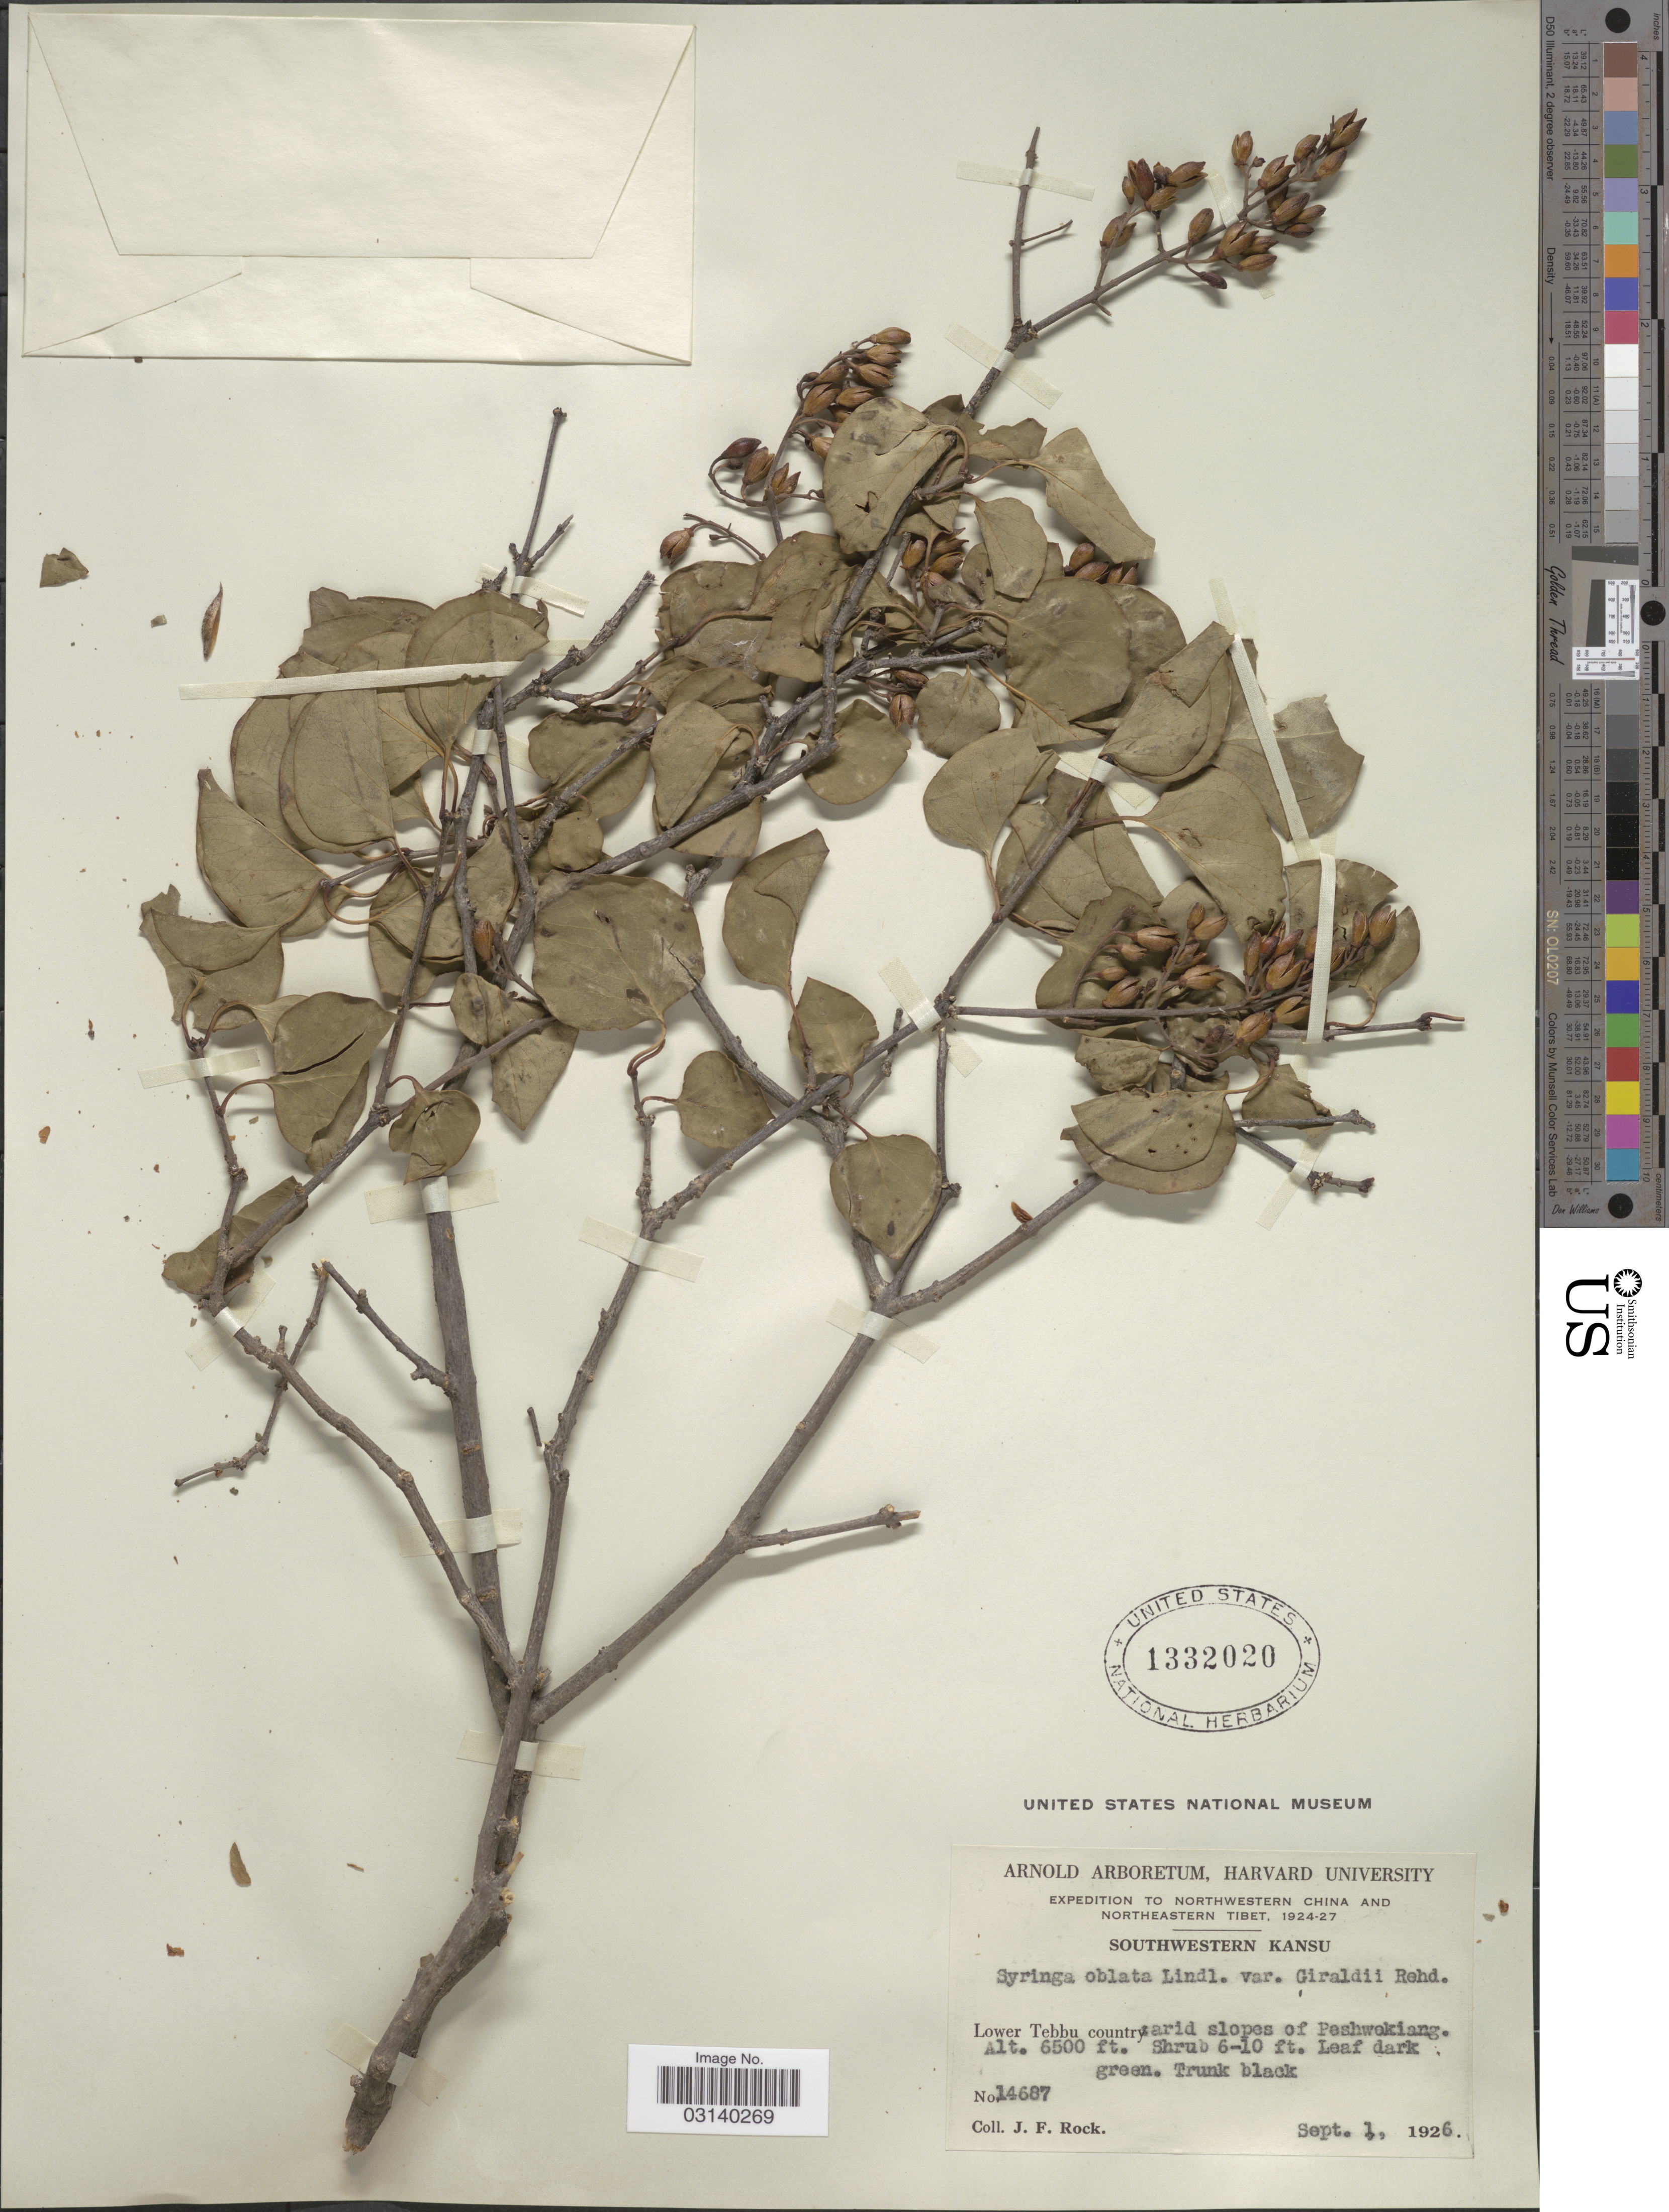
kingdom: Plantae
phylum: Tracheophyta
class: Magnoliopsida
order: Lamiales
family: Oleaceae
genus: Syringa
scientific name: Syringa oblata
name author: Lindl.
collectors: J. Rock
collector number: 14687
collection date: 1926-09-01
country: China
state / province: Gansu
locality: Northwestern China and Northeastern Tibet. Lower Tebbu country: arid slopes of Peshwokiang. Southwestern Kansu.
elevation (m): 1981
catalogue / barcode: US 1332020